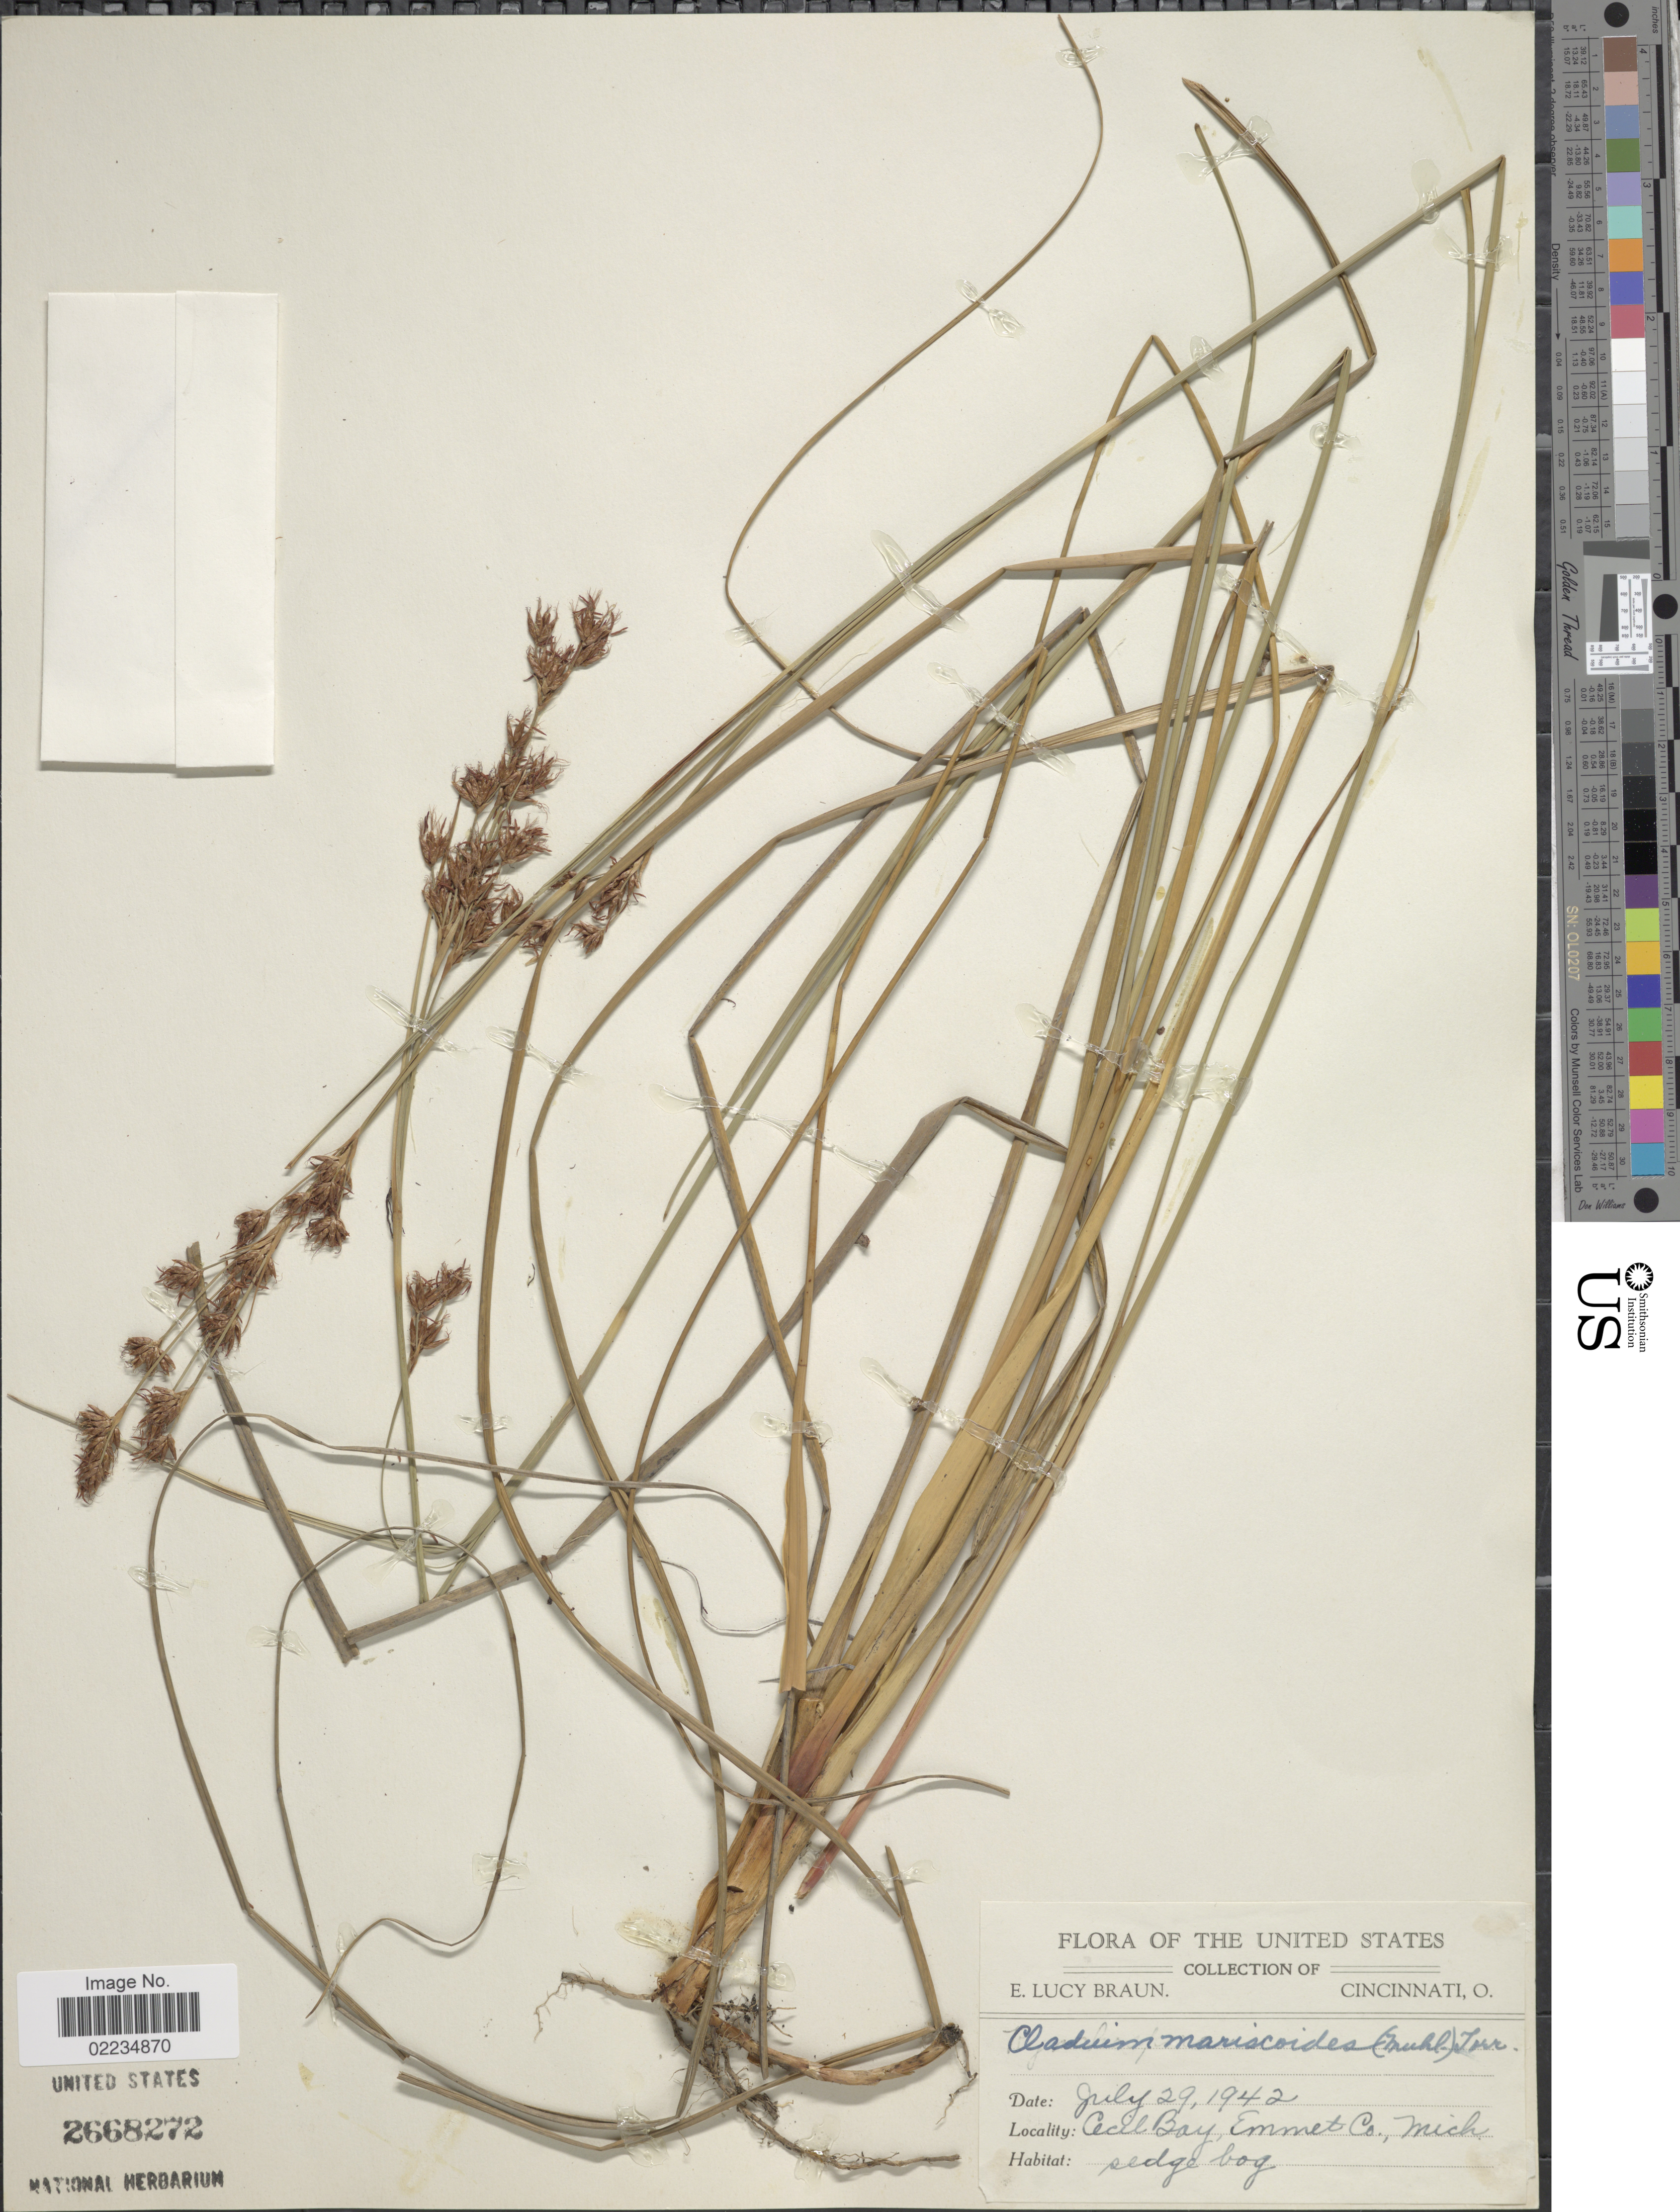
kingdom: Plantae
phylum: Tracheophyta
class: Liliopsida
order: Poales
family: Cyperaceae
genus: Cladium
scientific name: Cladium mariscoides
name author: (Muhl.) Torr.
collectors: E. L. Braun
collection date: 1942-07-29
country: United States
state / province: Michigan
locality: Cecil Bay, Emmit Co., Mich.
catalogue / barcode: US 2668272